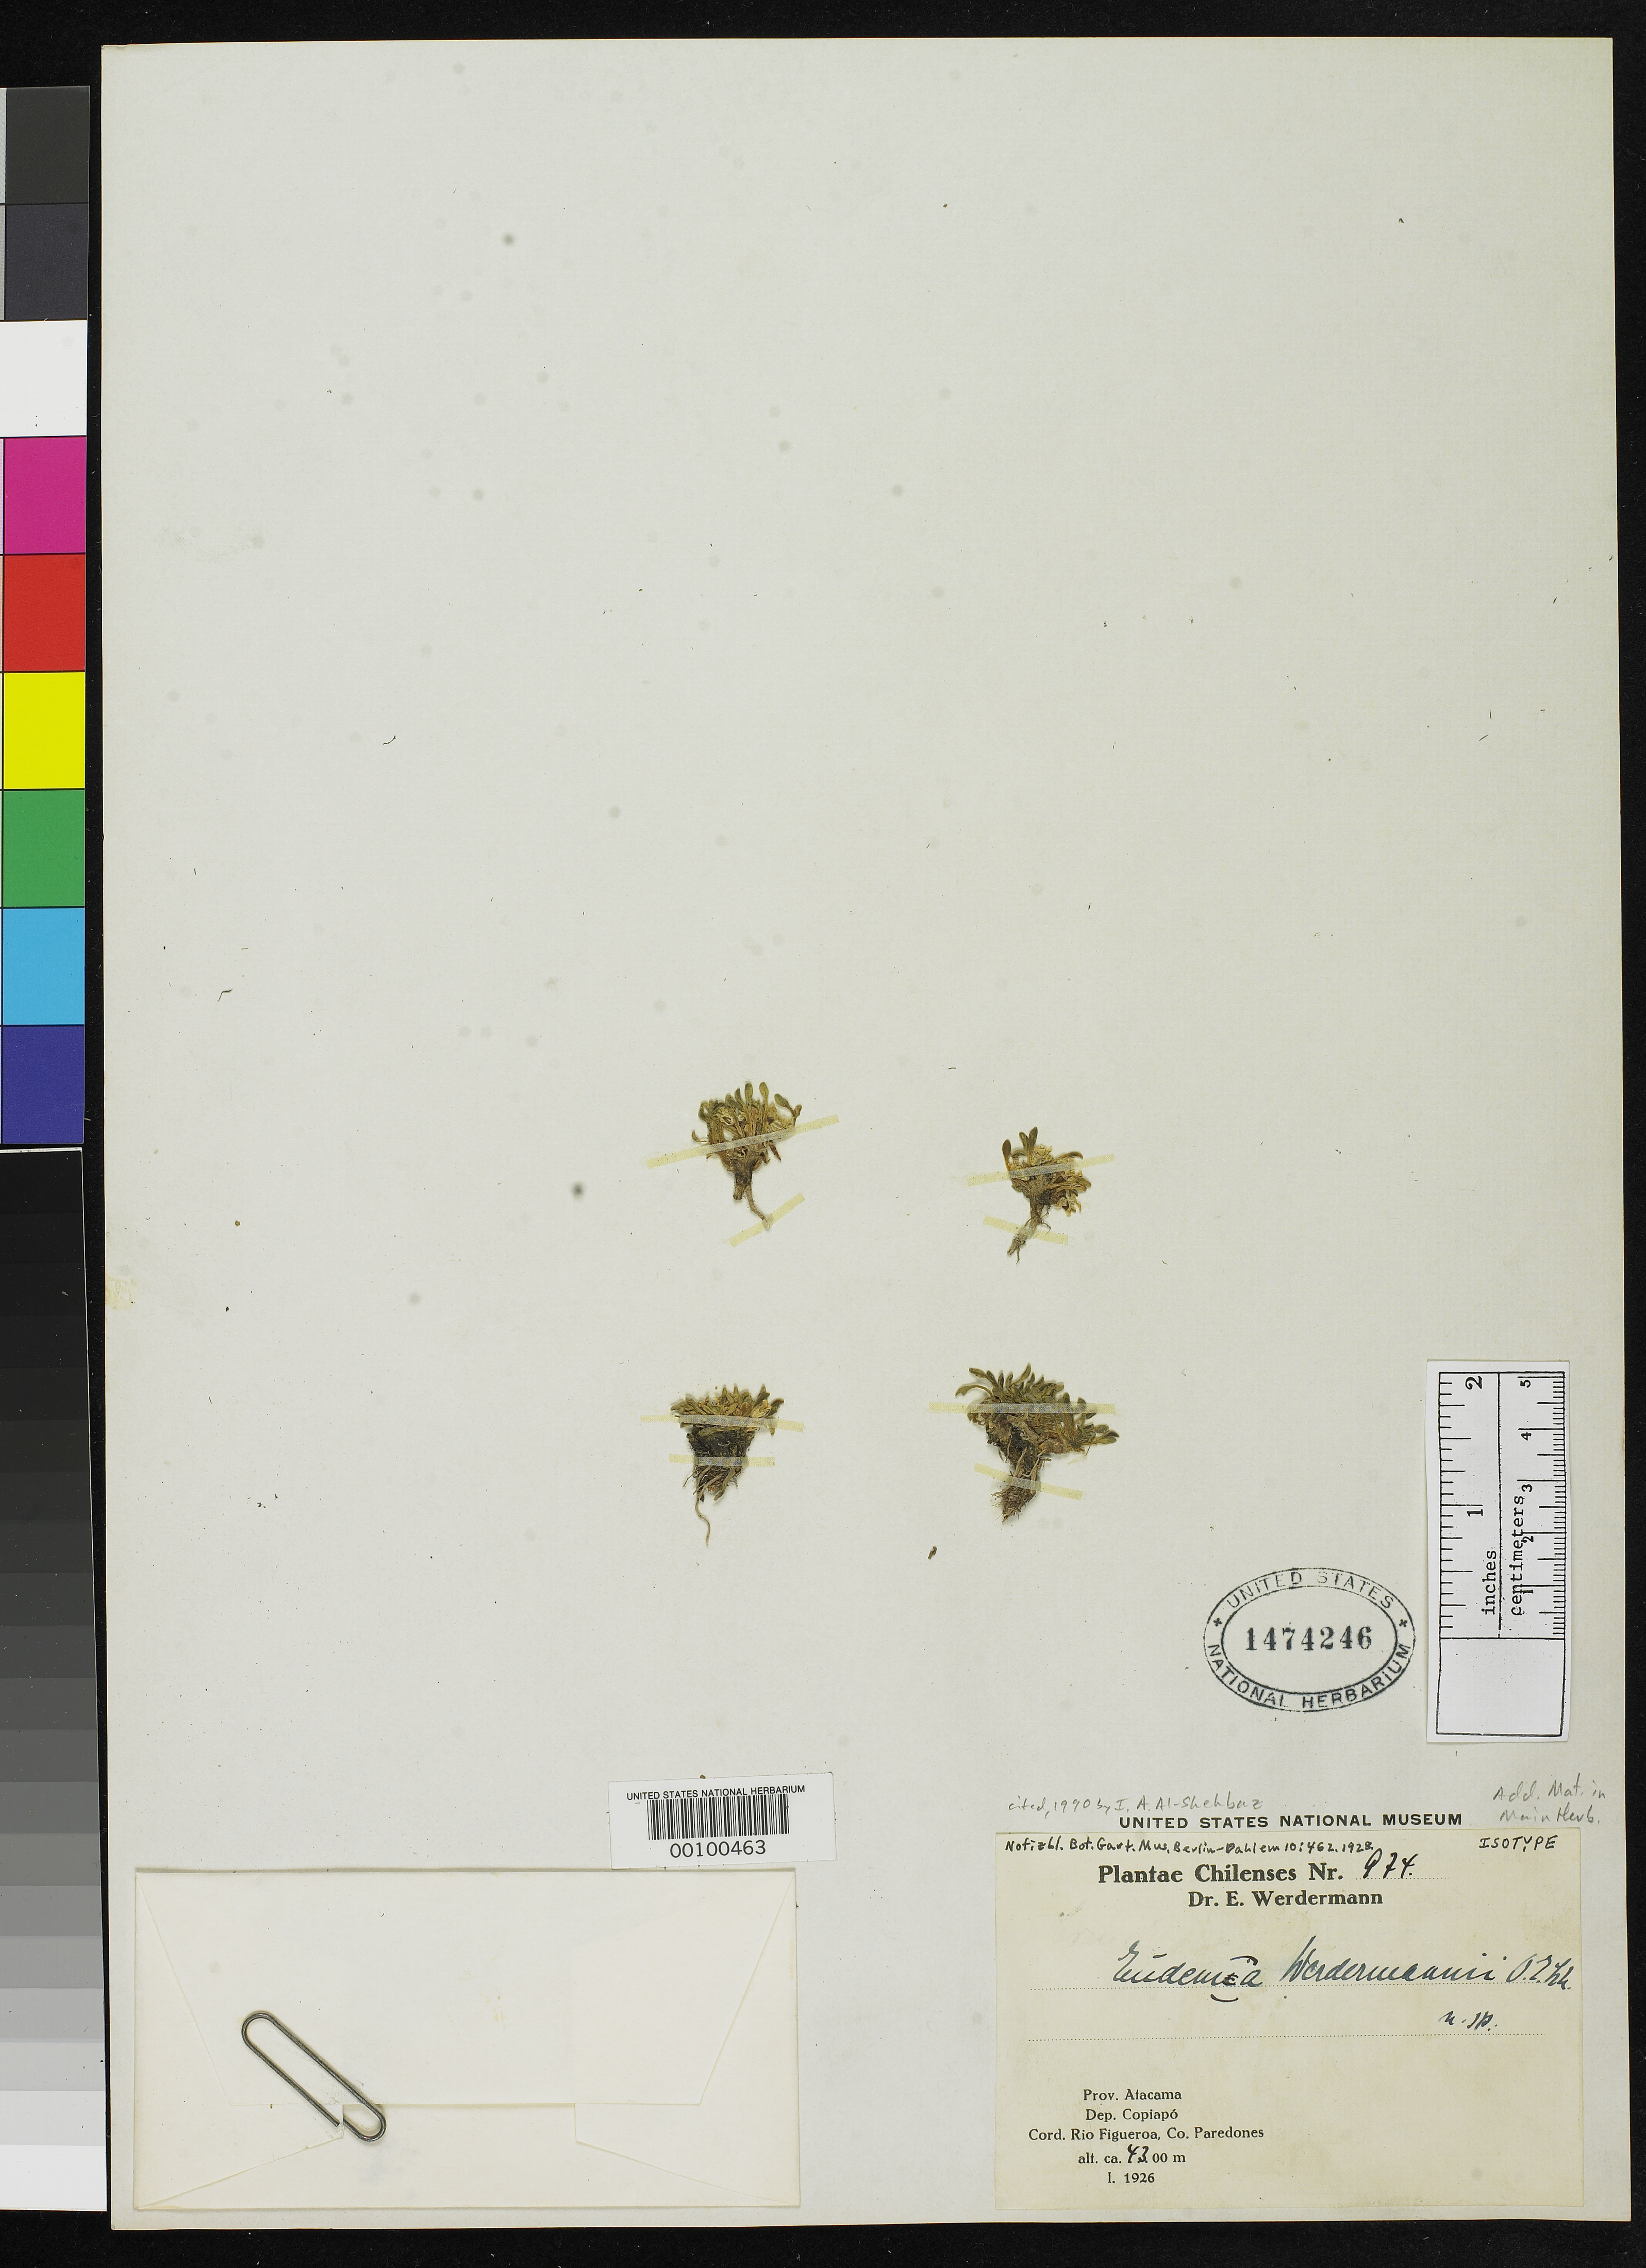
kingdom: Plantae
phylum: Tracheophyta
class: Magnoliopsida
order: Brassicales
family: Brassicaceae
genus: Eudema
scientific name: Eudema werdermannii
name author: O.E. Schulz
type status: Isotype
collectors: E. Werdermann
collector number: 974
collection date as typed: Jan 1926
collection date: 1926-01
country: Chile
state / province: Atacama (III)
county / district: Copiapó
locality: Cord. Rio Figueroa, Co. Paredones.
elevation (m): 4300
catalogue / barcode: US 1474246